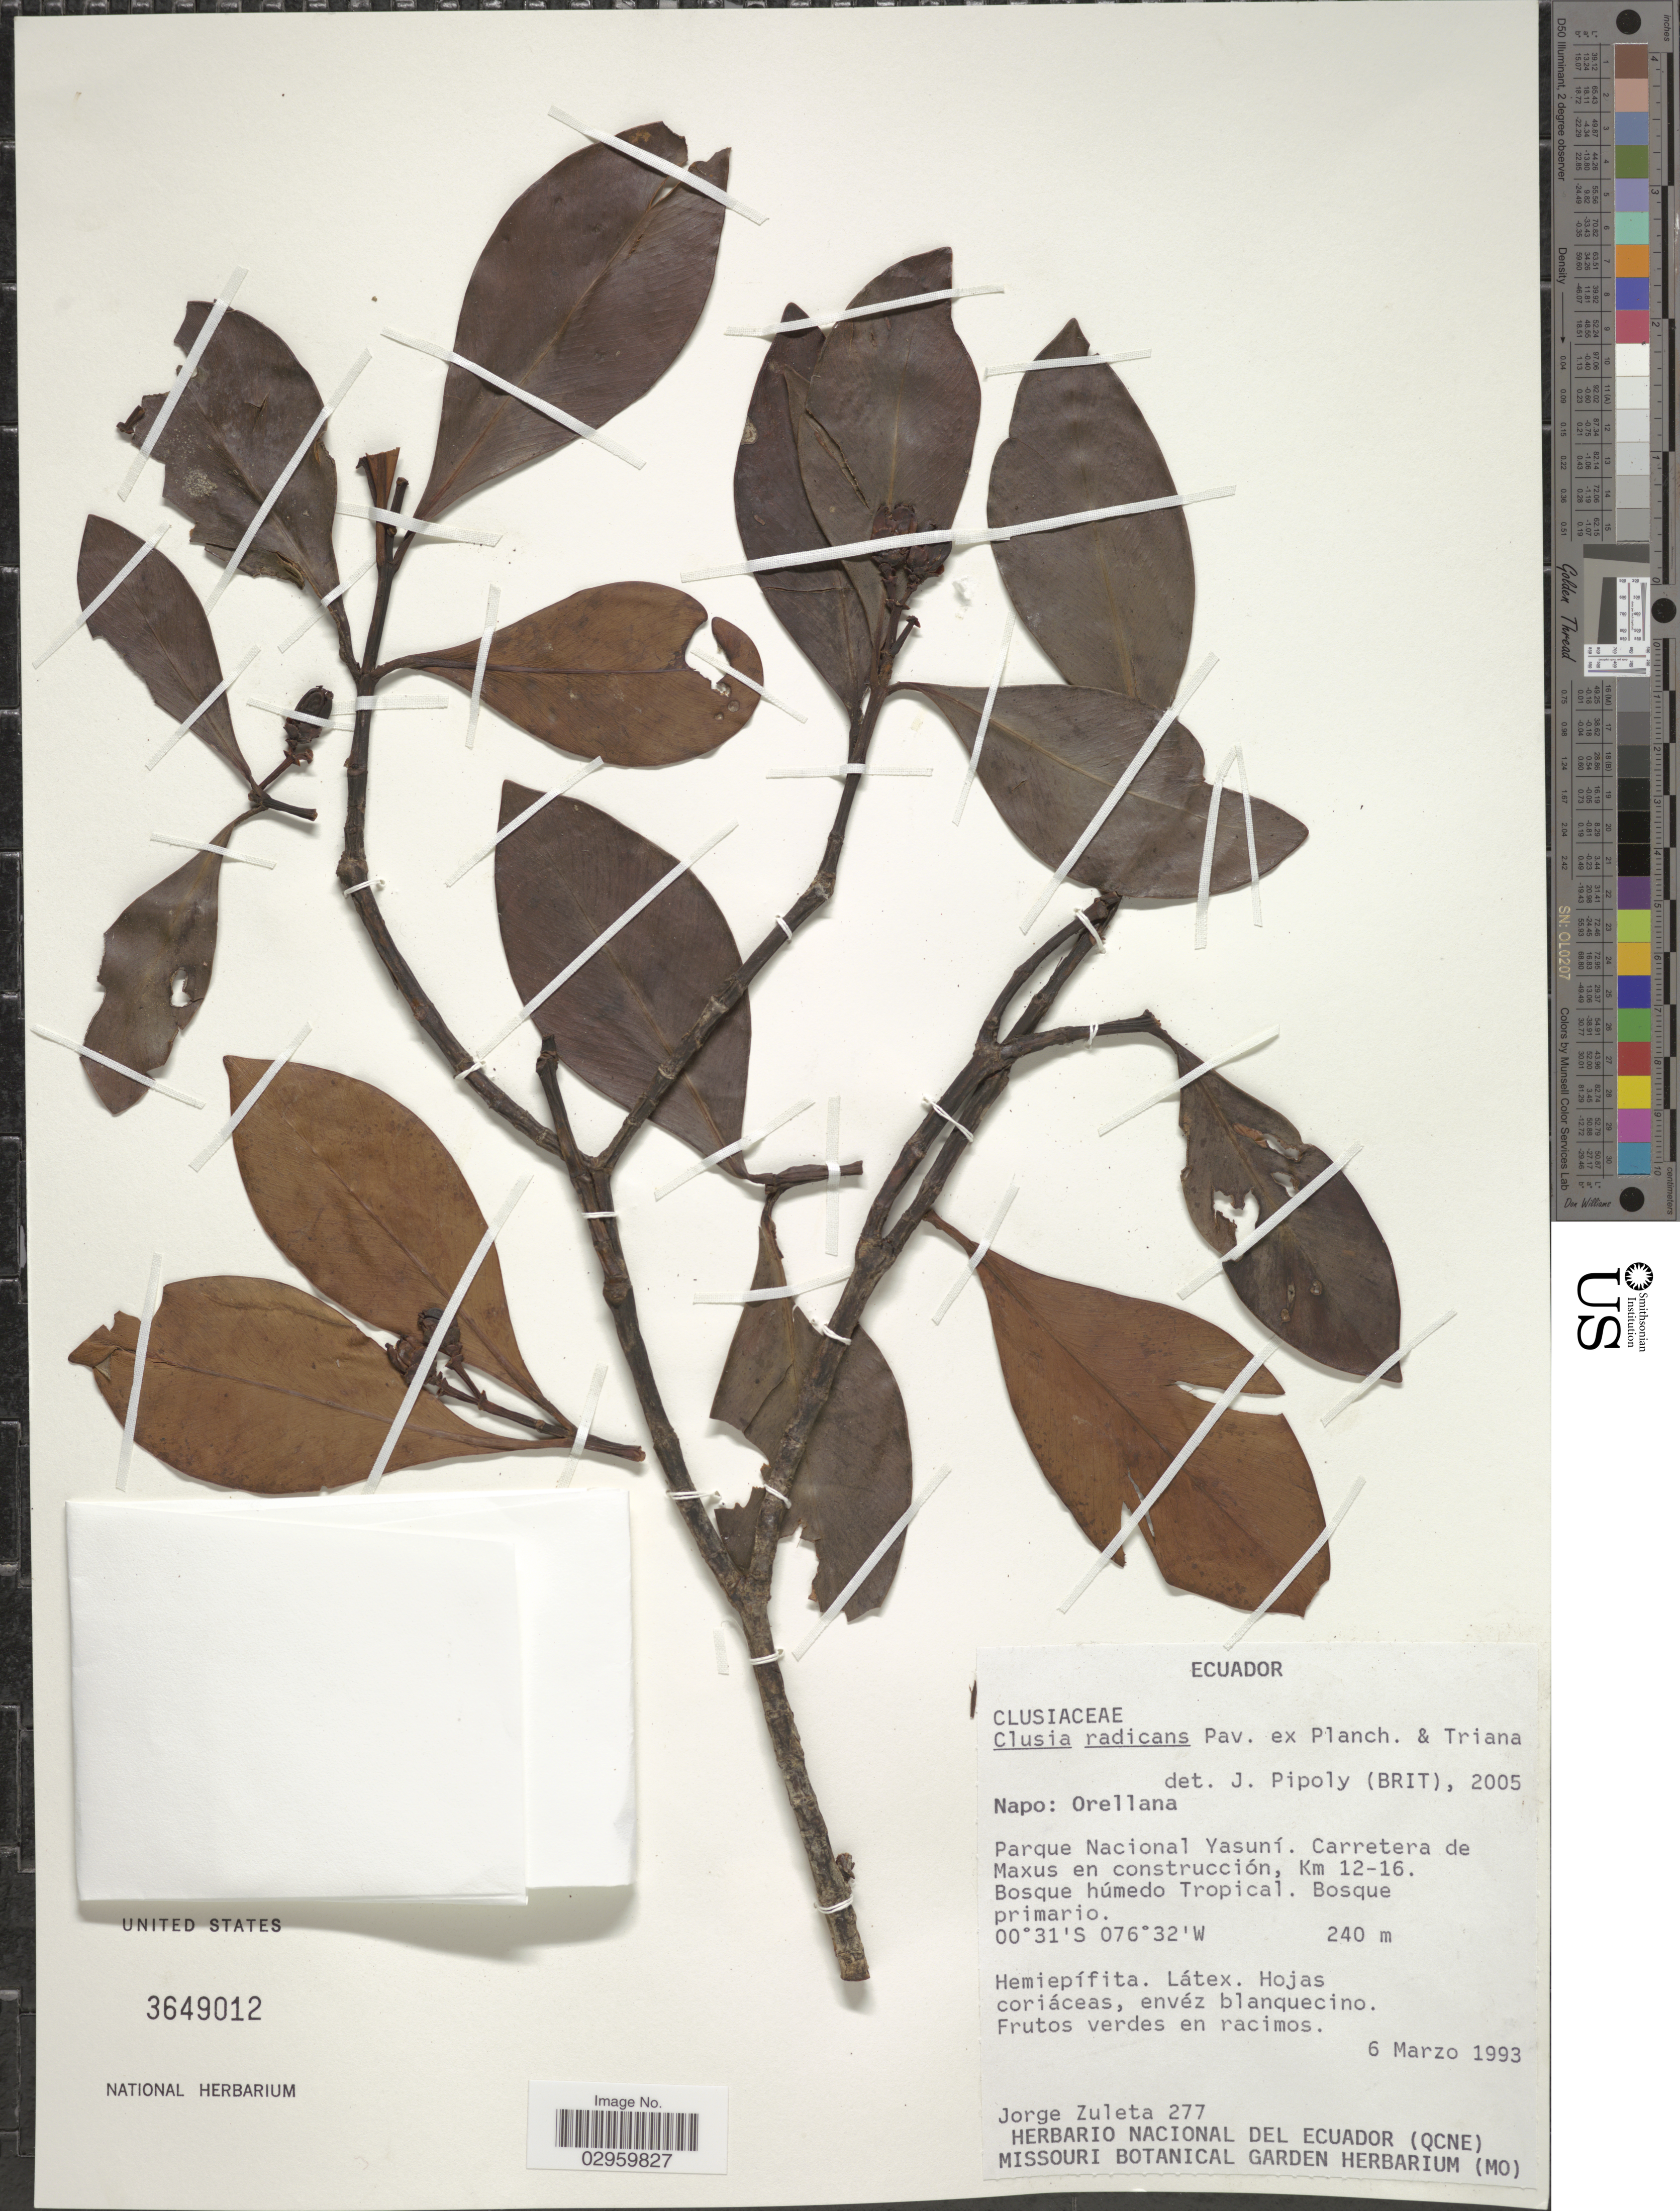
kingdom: Plantae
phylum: Tracheophyta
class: Magnoliopsida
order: Malpighiales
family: Clusiaceae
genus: Clusia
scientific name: Clusia radicans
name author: Pav. ex Planch. & Triana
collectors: J. Zuleta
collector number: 277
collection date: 1993-03-06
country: Ecuador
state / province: Napo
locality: Orellana, Parque Nacional Yasuní, Carretera de Maxus en construcción, Km 12-16.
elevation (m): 240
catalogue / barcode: US 3649012